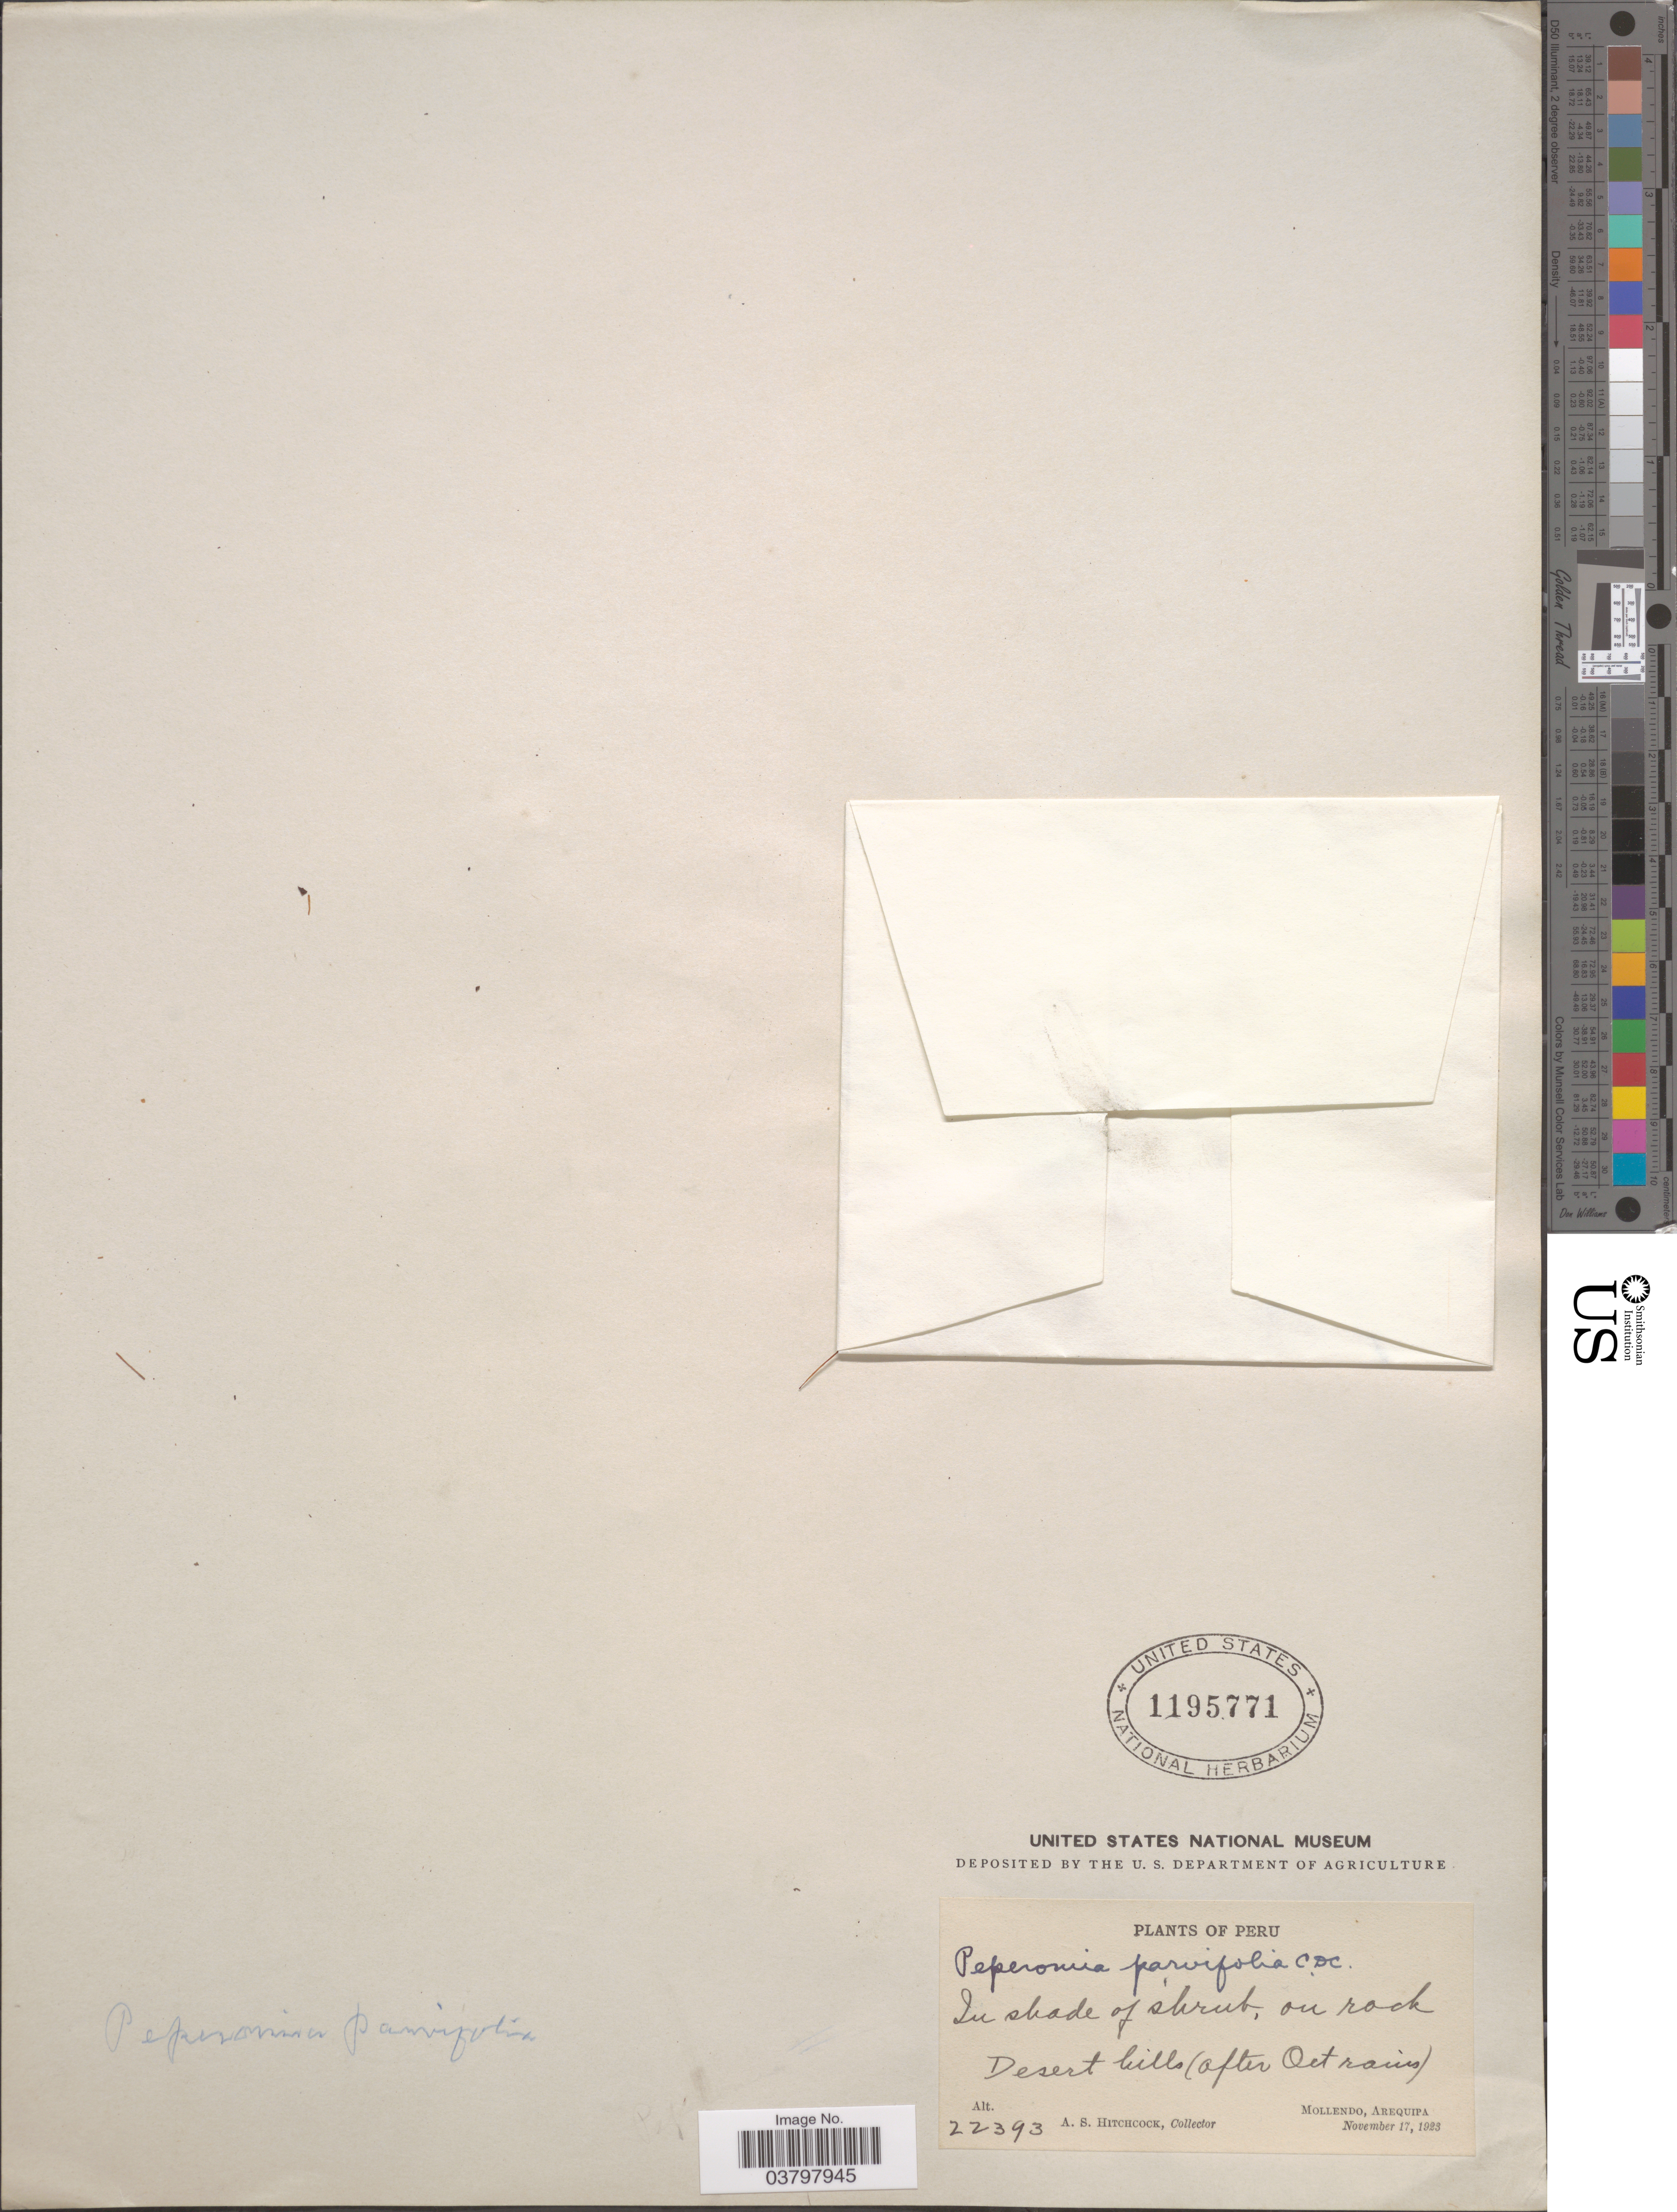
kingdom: Plantae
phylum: Tracheophyta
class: Magnoliopsida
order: Piperales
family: Piperaceae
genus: Peperomia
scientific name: Peperomia parvifolia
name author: C. DC.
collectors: A. S. Hitchcock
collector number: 22393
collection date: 1923-11-17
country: Peru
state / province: Arequipa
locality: Mollendo.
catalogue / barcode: US 1195771